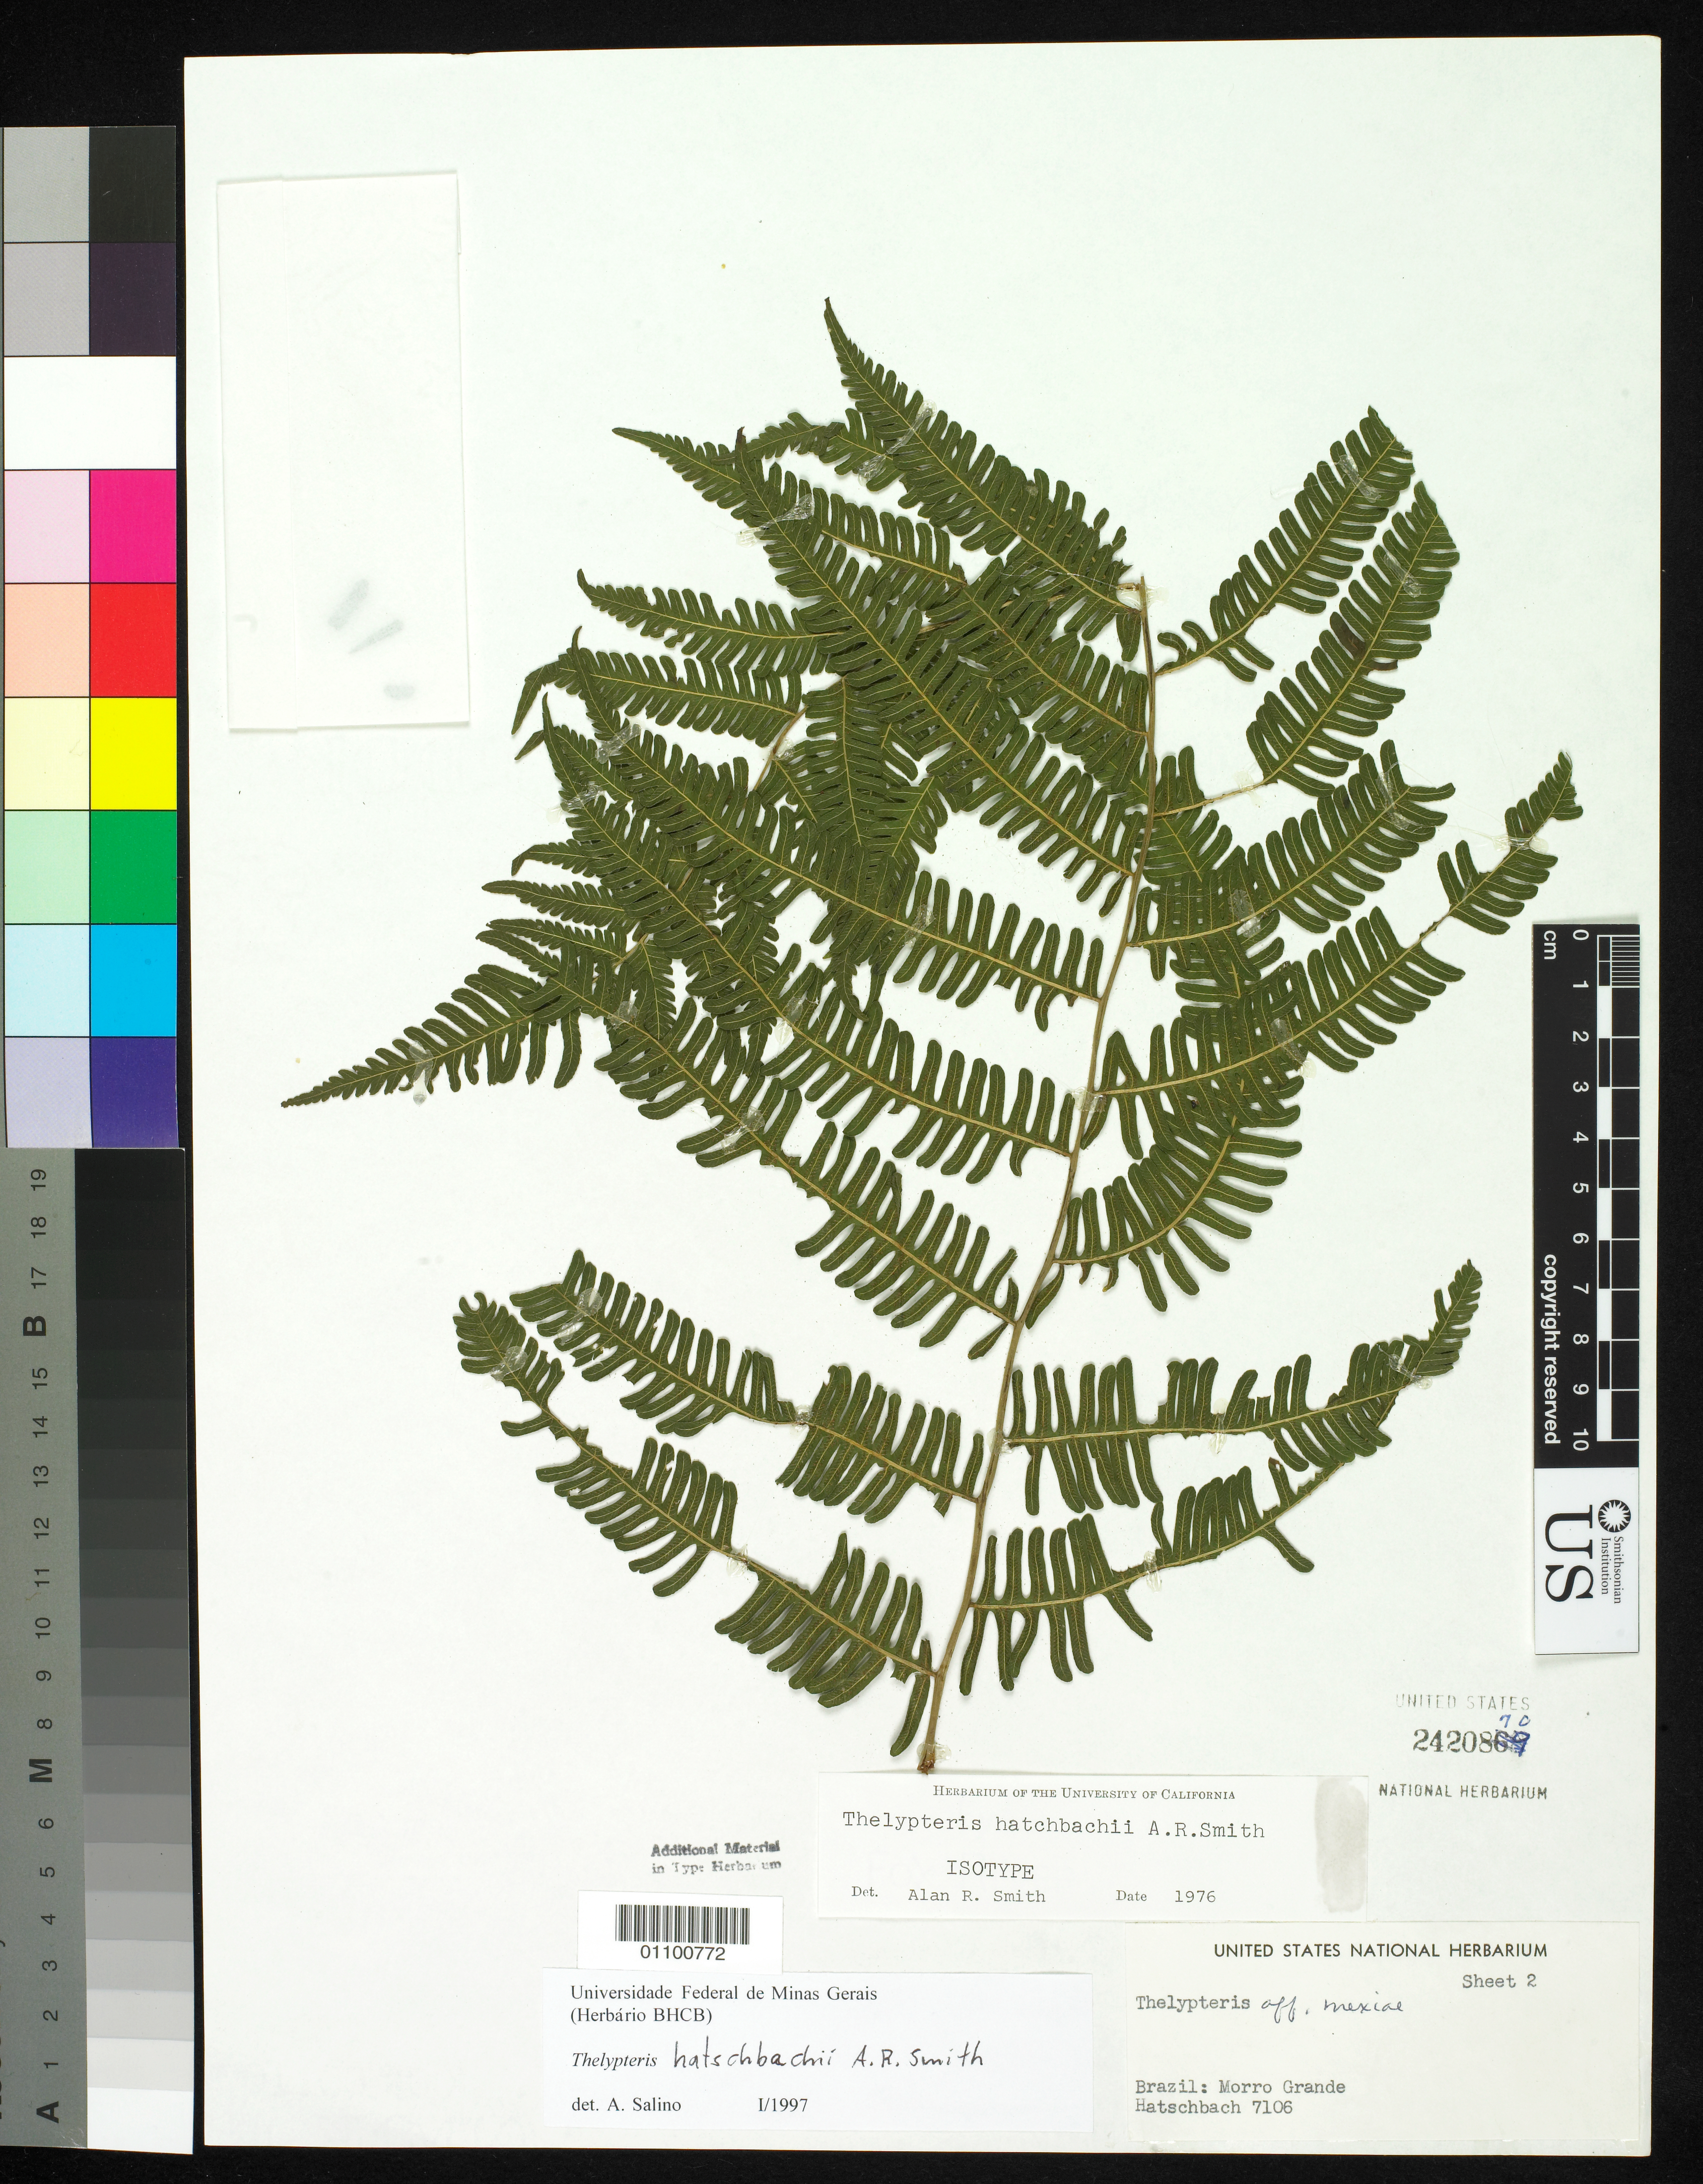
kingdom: Plantae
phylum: Tracheophyta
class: Polypodiopsida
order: Polypodiales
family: Thelypteridaceae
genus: Thelypteris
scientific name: Thelypteris hatschbachii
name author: A.R. Sm.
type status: Isotype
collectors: G. Hatschbach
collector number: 7106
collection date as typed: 03 Jul 1960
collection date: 1960-07-03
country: Brazil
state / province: Paraná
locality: Cerro Azul, Morro Grande Terricola, da mata primitiva do Alto dos Morres.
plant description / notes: Single frond mounted on 2 (3?) consecutively numbered & cross-labeled sheets, but only one is annotated as "holotype", the others as "isotype".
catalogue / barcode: US 2420870